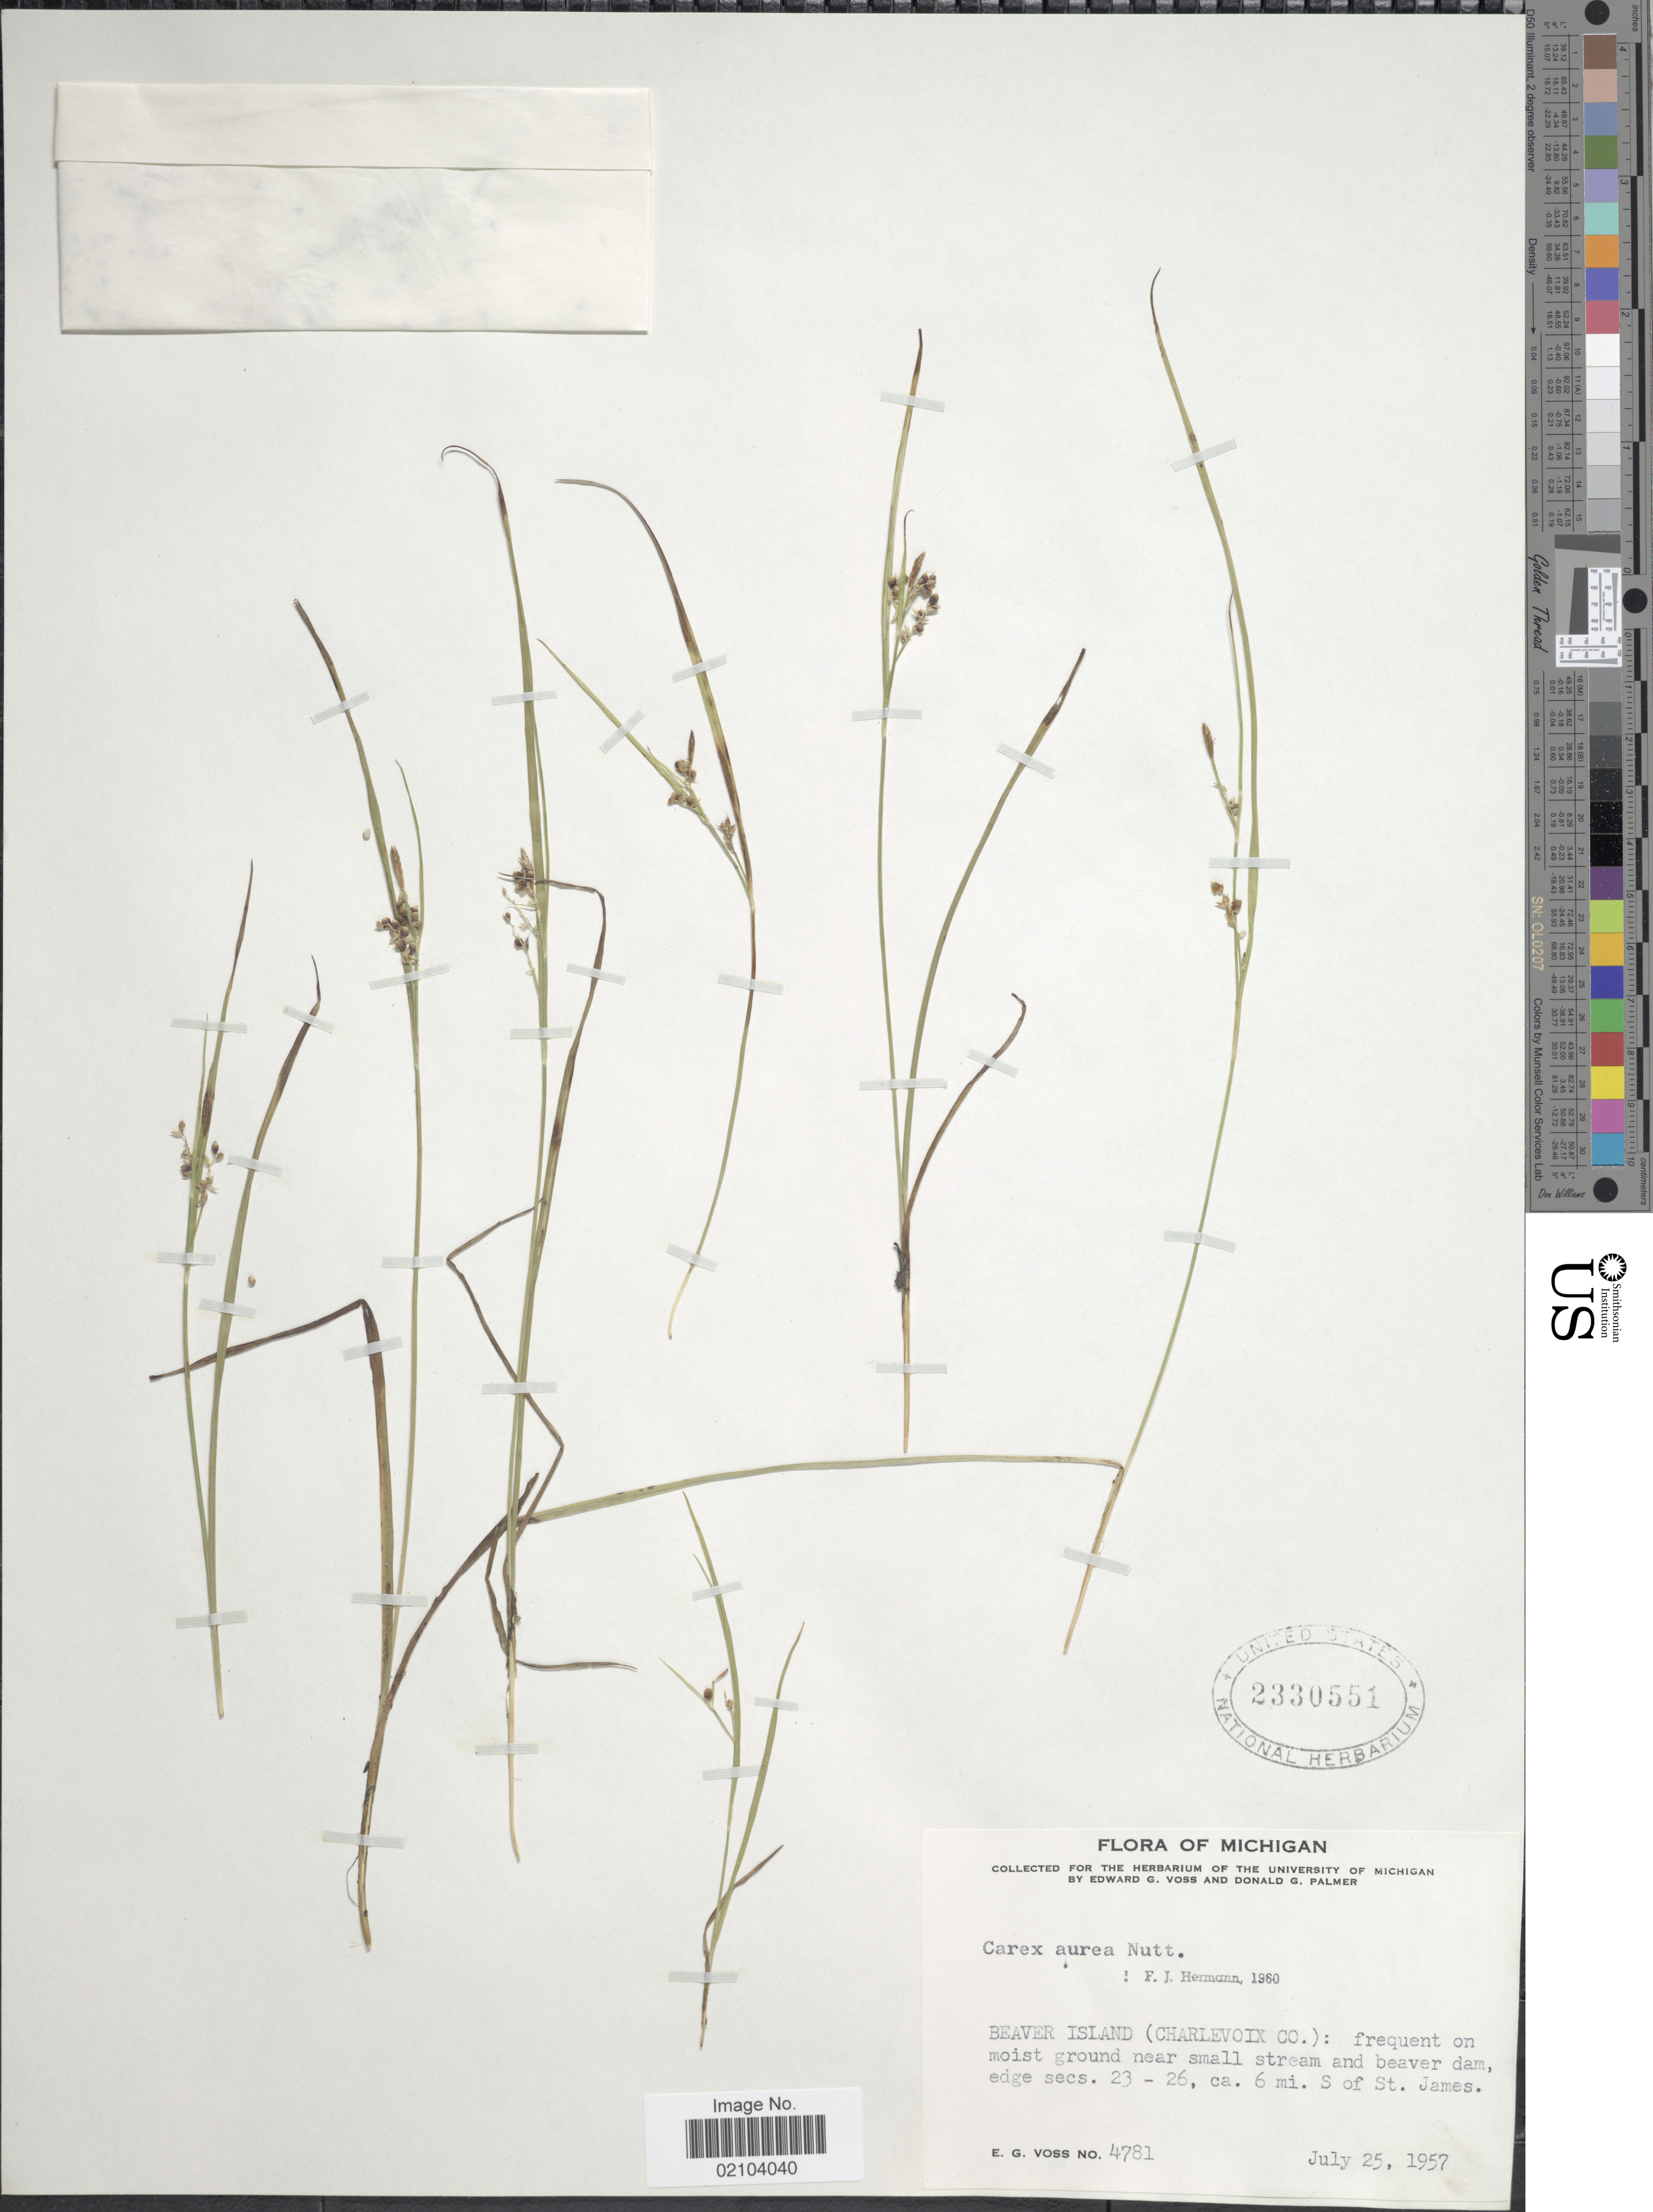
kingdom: Plantae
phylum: Tracheophyta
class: Liliopsida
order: Poales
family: Cyperaceae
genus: Carex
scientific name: Carex aurea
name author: Nutt.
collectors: E. G. Voss & D. Palmer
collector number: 4781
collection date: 1957-07-25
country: United States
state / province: Michigan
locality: Beaver Island (Charlevoix Co.): on moist ground near small stream and beaver dam, edge secs. 23 -26, ca. 6 mi. S. of St. James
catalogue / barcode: US 2330551